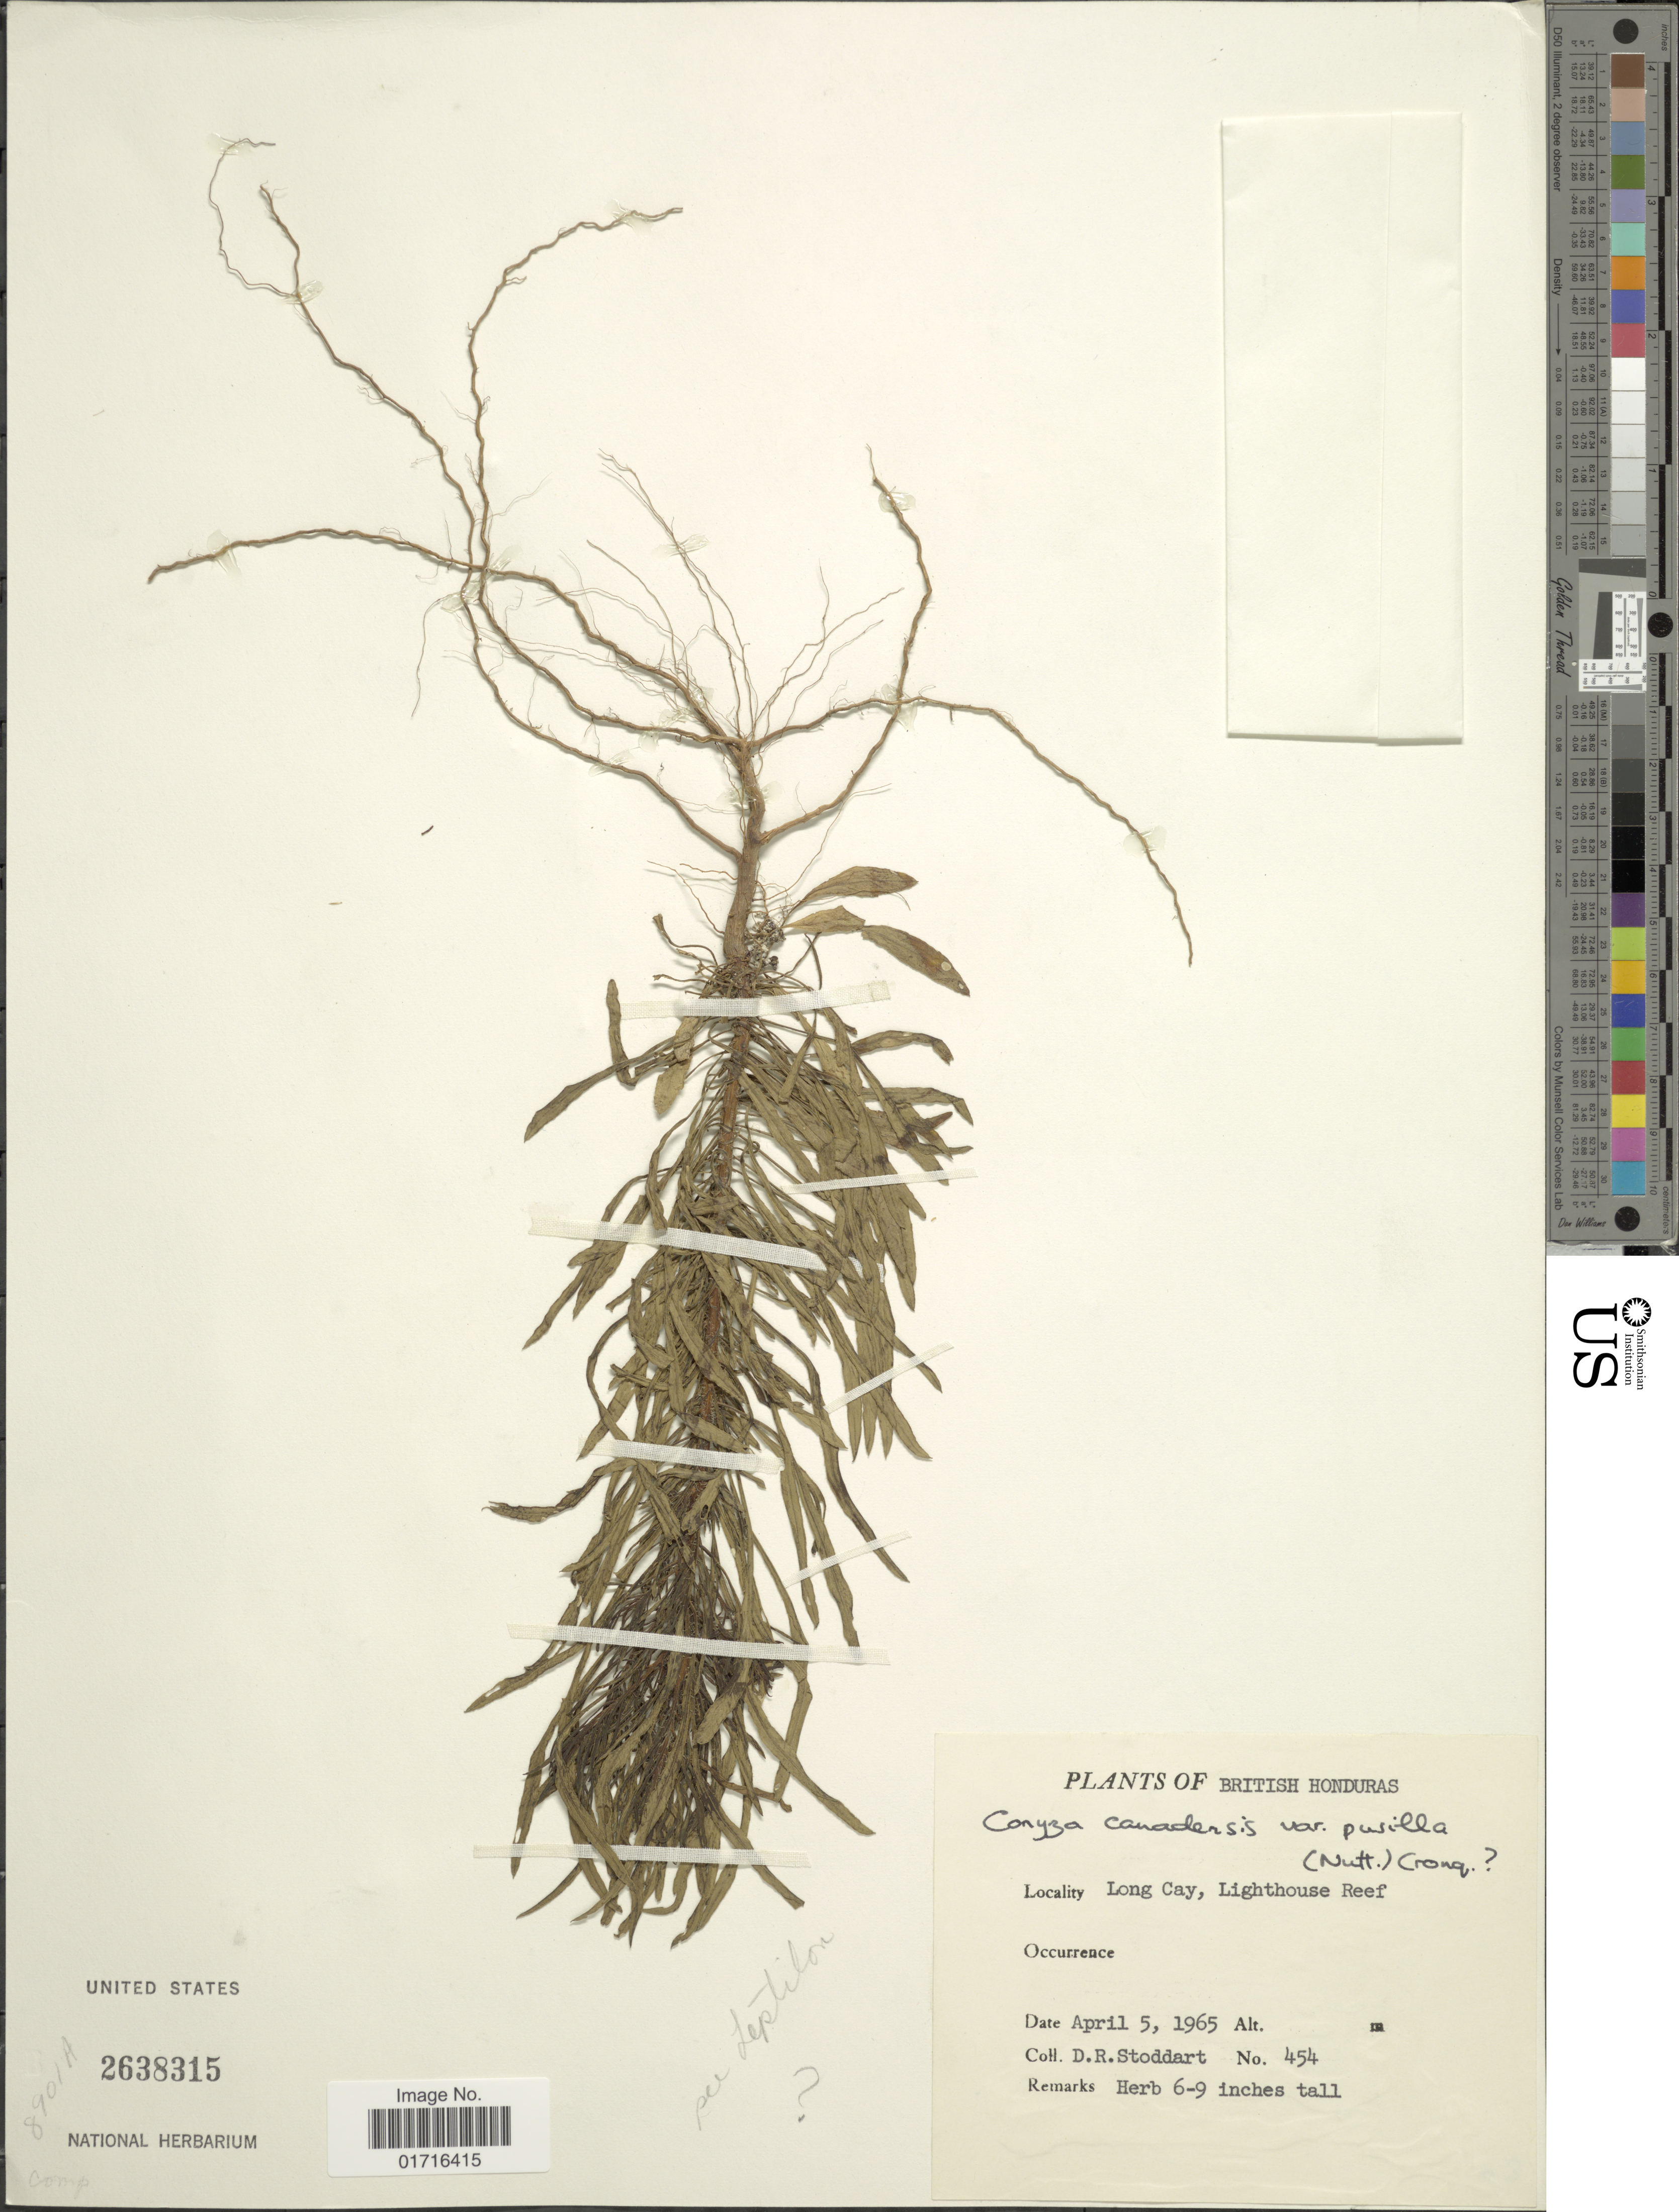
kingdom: Plantae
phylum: Tracheophyta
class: Magnoliopsida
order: Asterales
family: Asteraceae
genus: Conyza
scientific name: Conyza canadensis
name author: (L.) Cronq.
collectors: D. R. Stoddart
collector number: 454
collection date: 1965-04-05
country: Belize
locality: British Honduras, Long Cay, Lighthouse Reef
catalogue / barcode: US 2638315